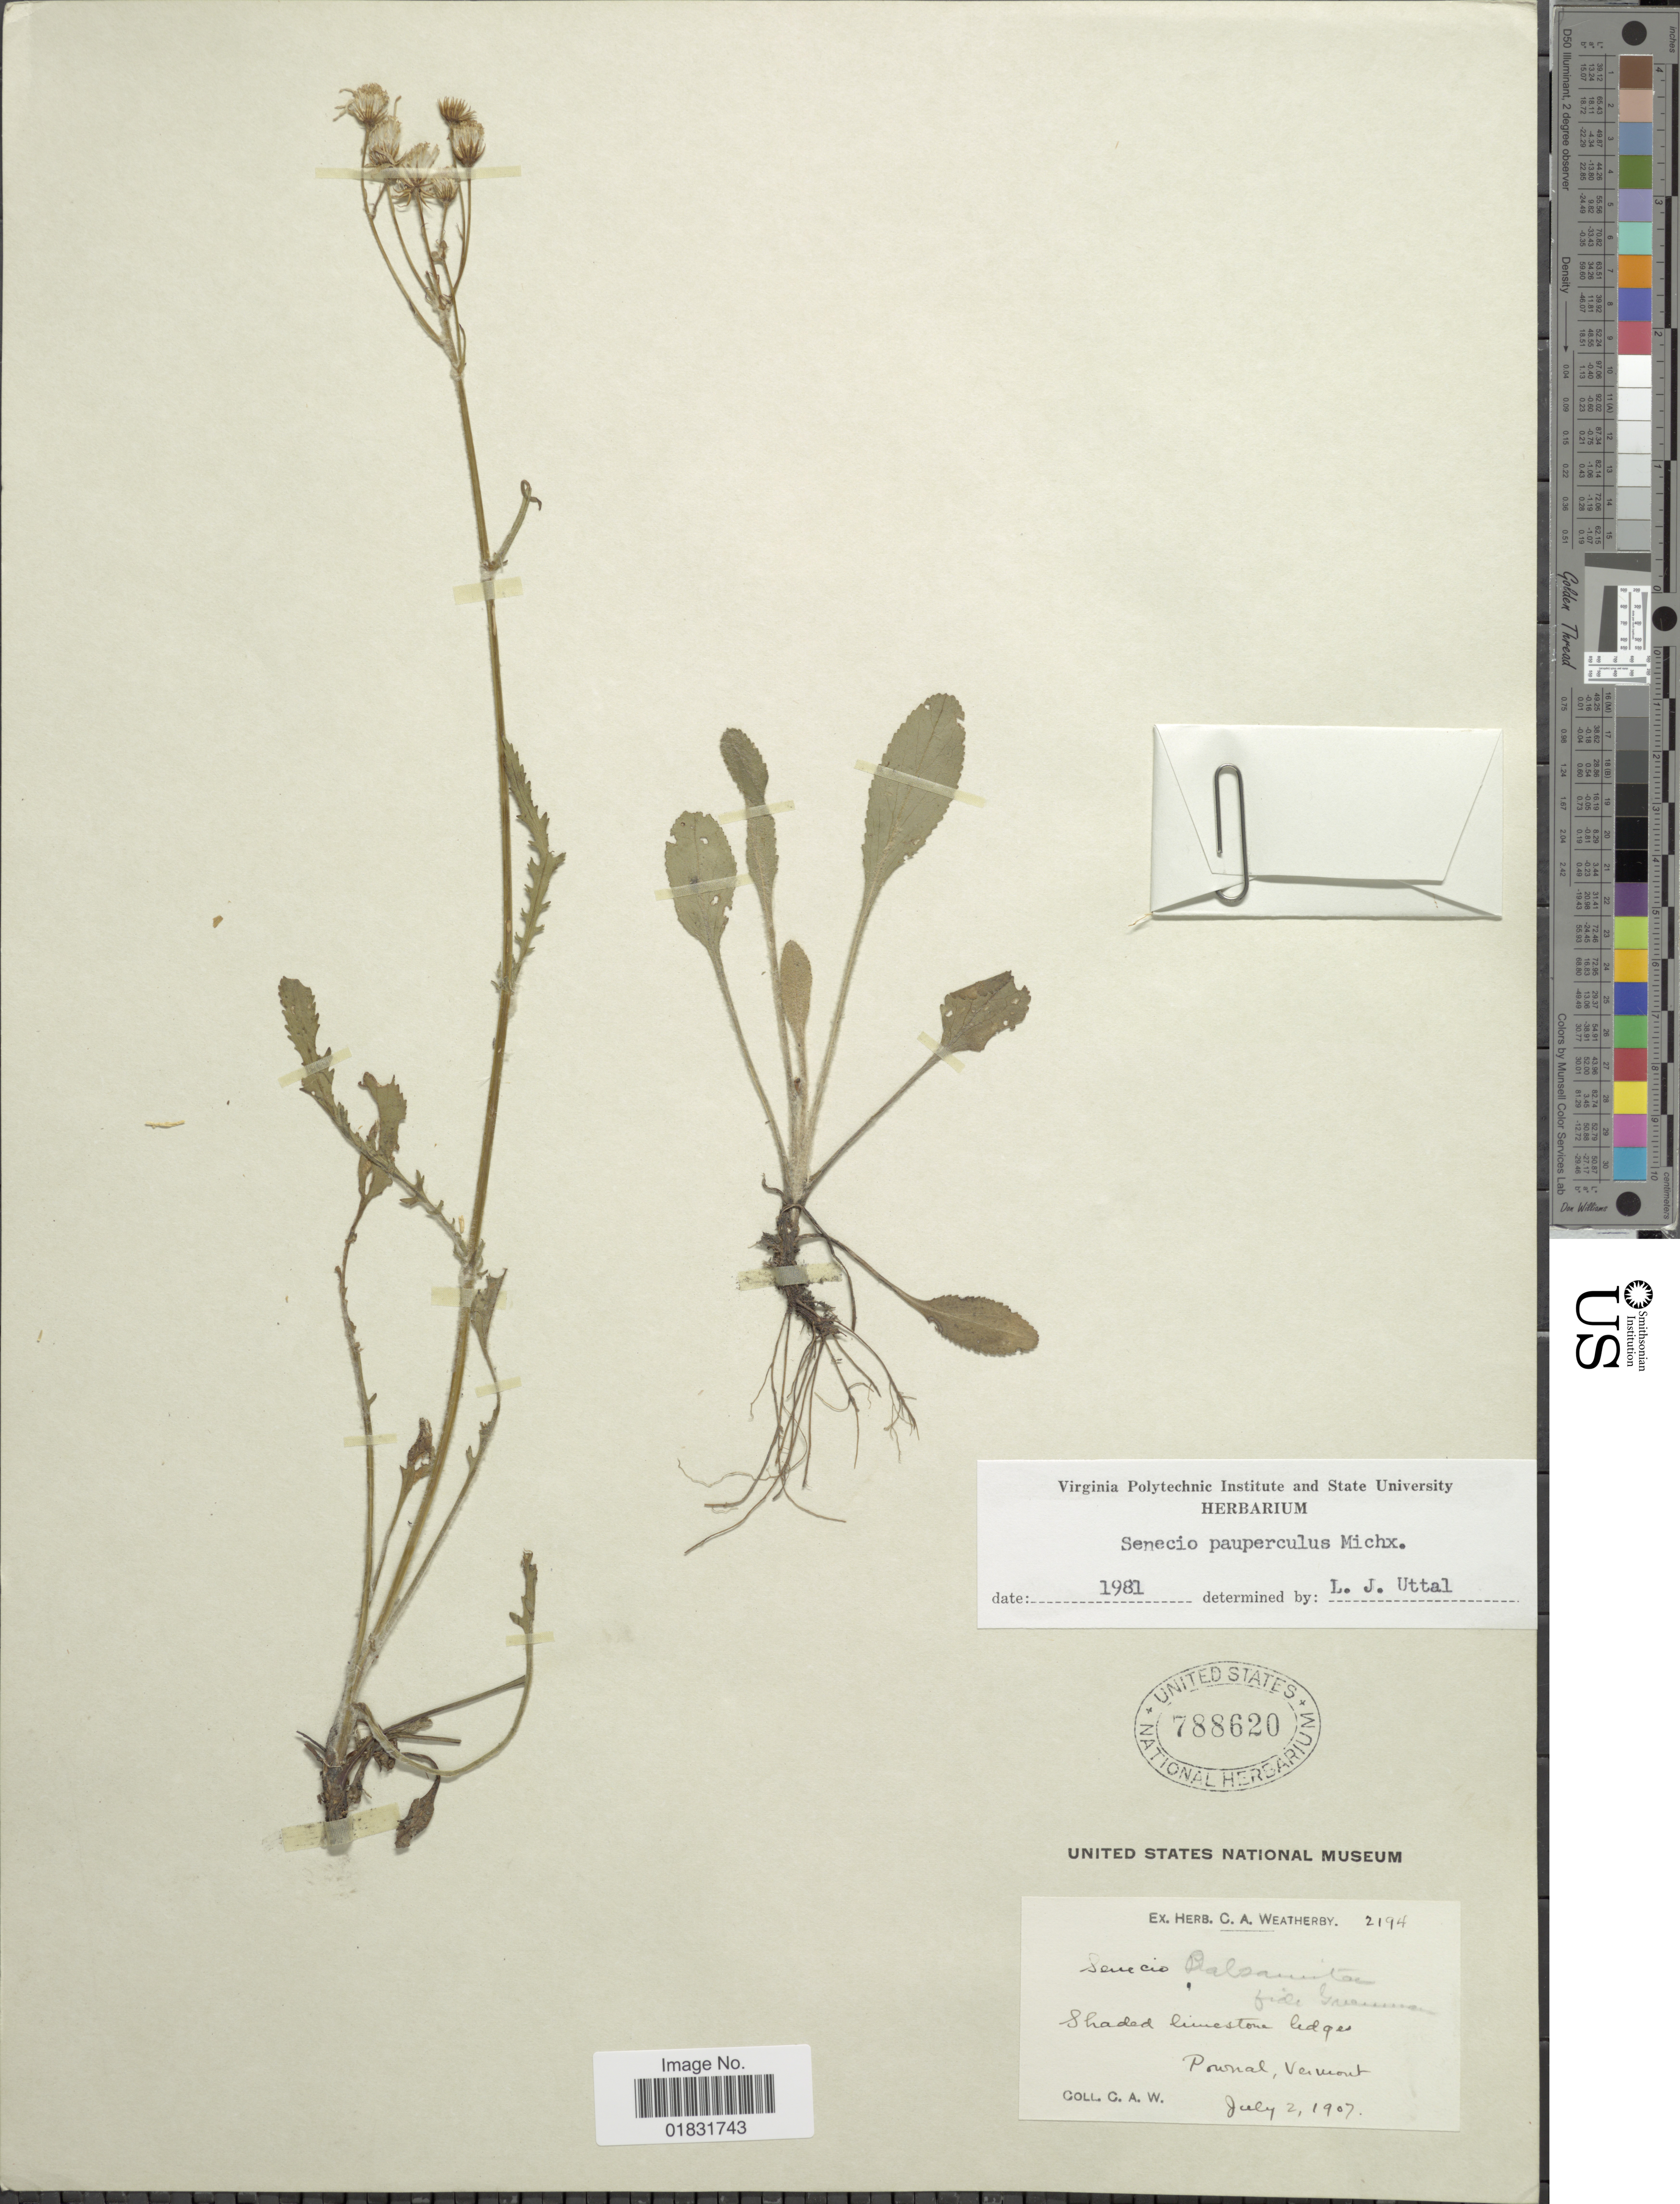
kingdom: Plantae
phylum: Tracheophyta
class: Magnoliopsida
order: Asterales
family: Asteraceae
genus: Packera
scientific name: Packera paupercula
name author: (Michx.) Á. Löve & D. Löve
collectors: C. A. Weatherby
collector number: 2194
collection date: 1907-07-02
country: United States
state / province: Vermont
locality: Shaded limestone ledges Pownal, Vermont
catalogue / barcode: US 788620